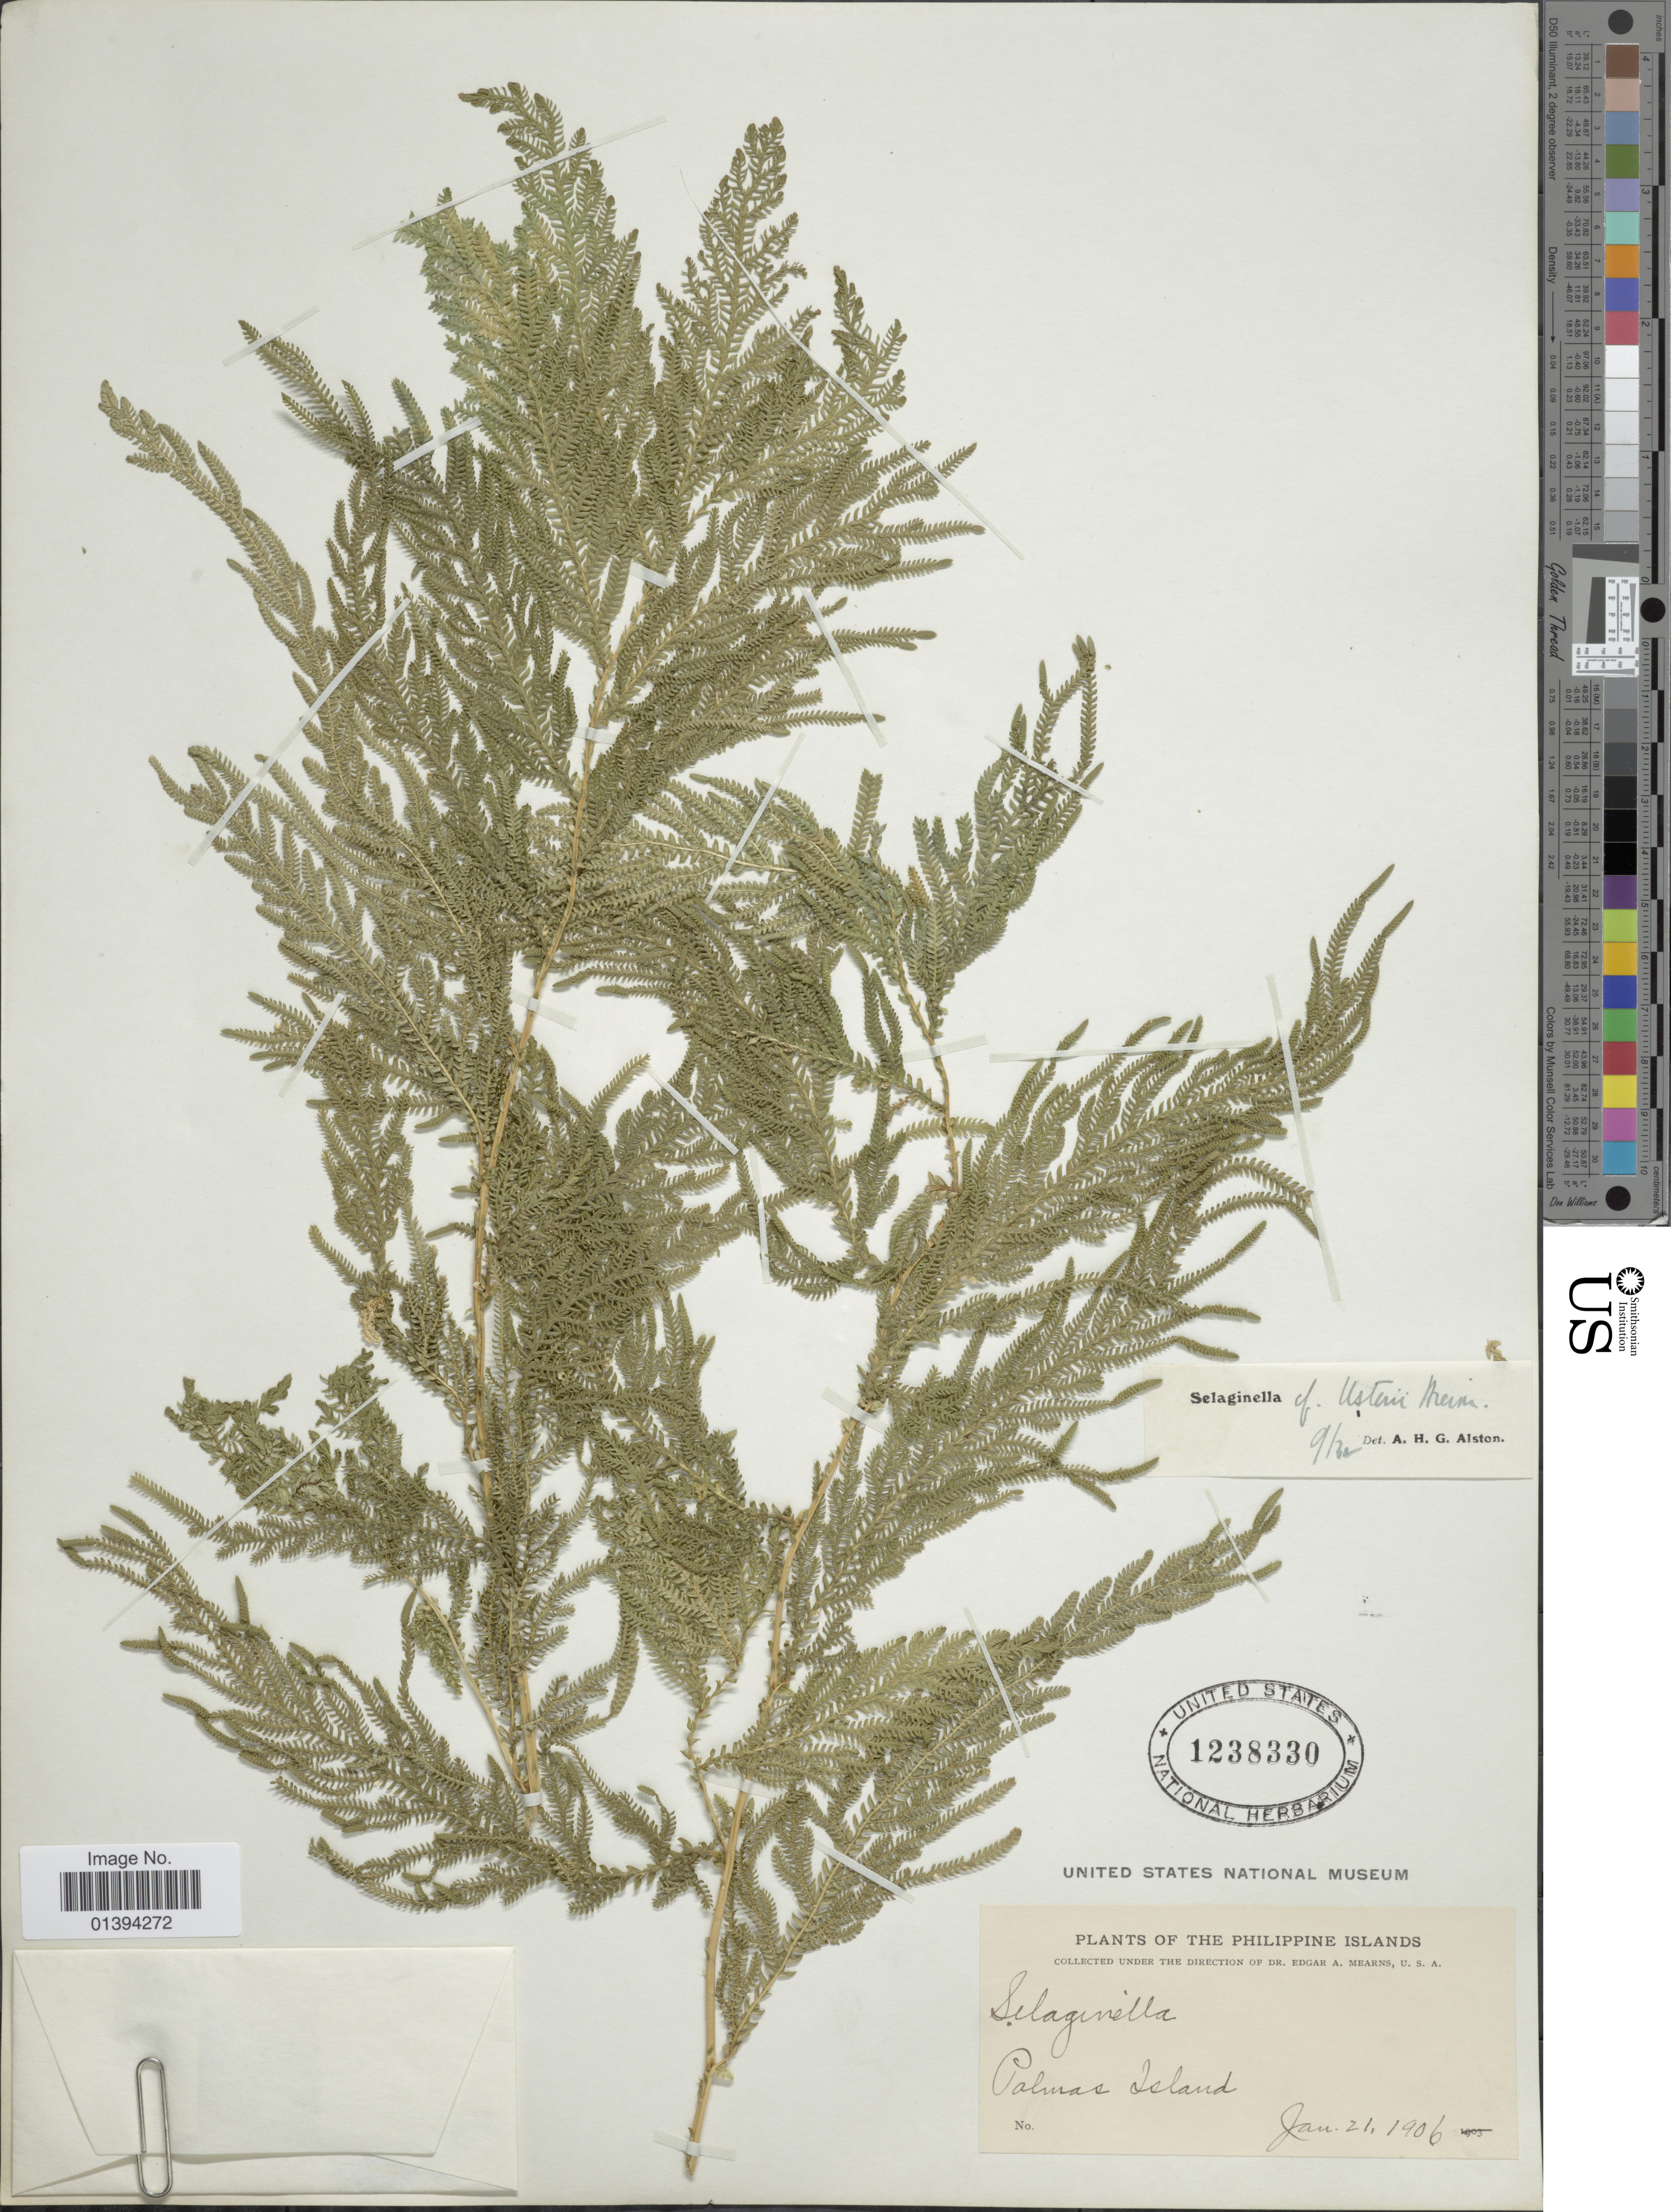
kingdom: Plantae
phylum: Tracheophyta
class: Lycopodiopsida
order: Selaginellales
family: Selaginellaceae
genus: Selaginella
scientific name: Selaginella usterii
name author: Hieron.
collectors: E. A. Mearns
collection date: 1906-01-21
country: Philippines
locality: Palmas Island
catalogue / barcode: US 1238330